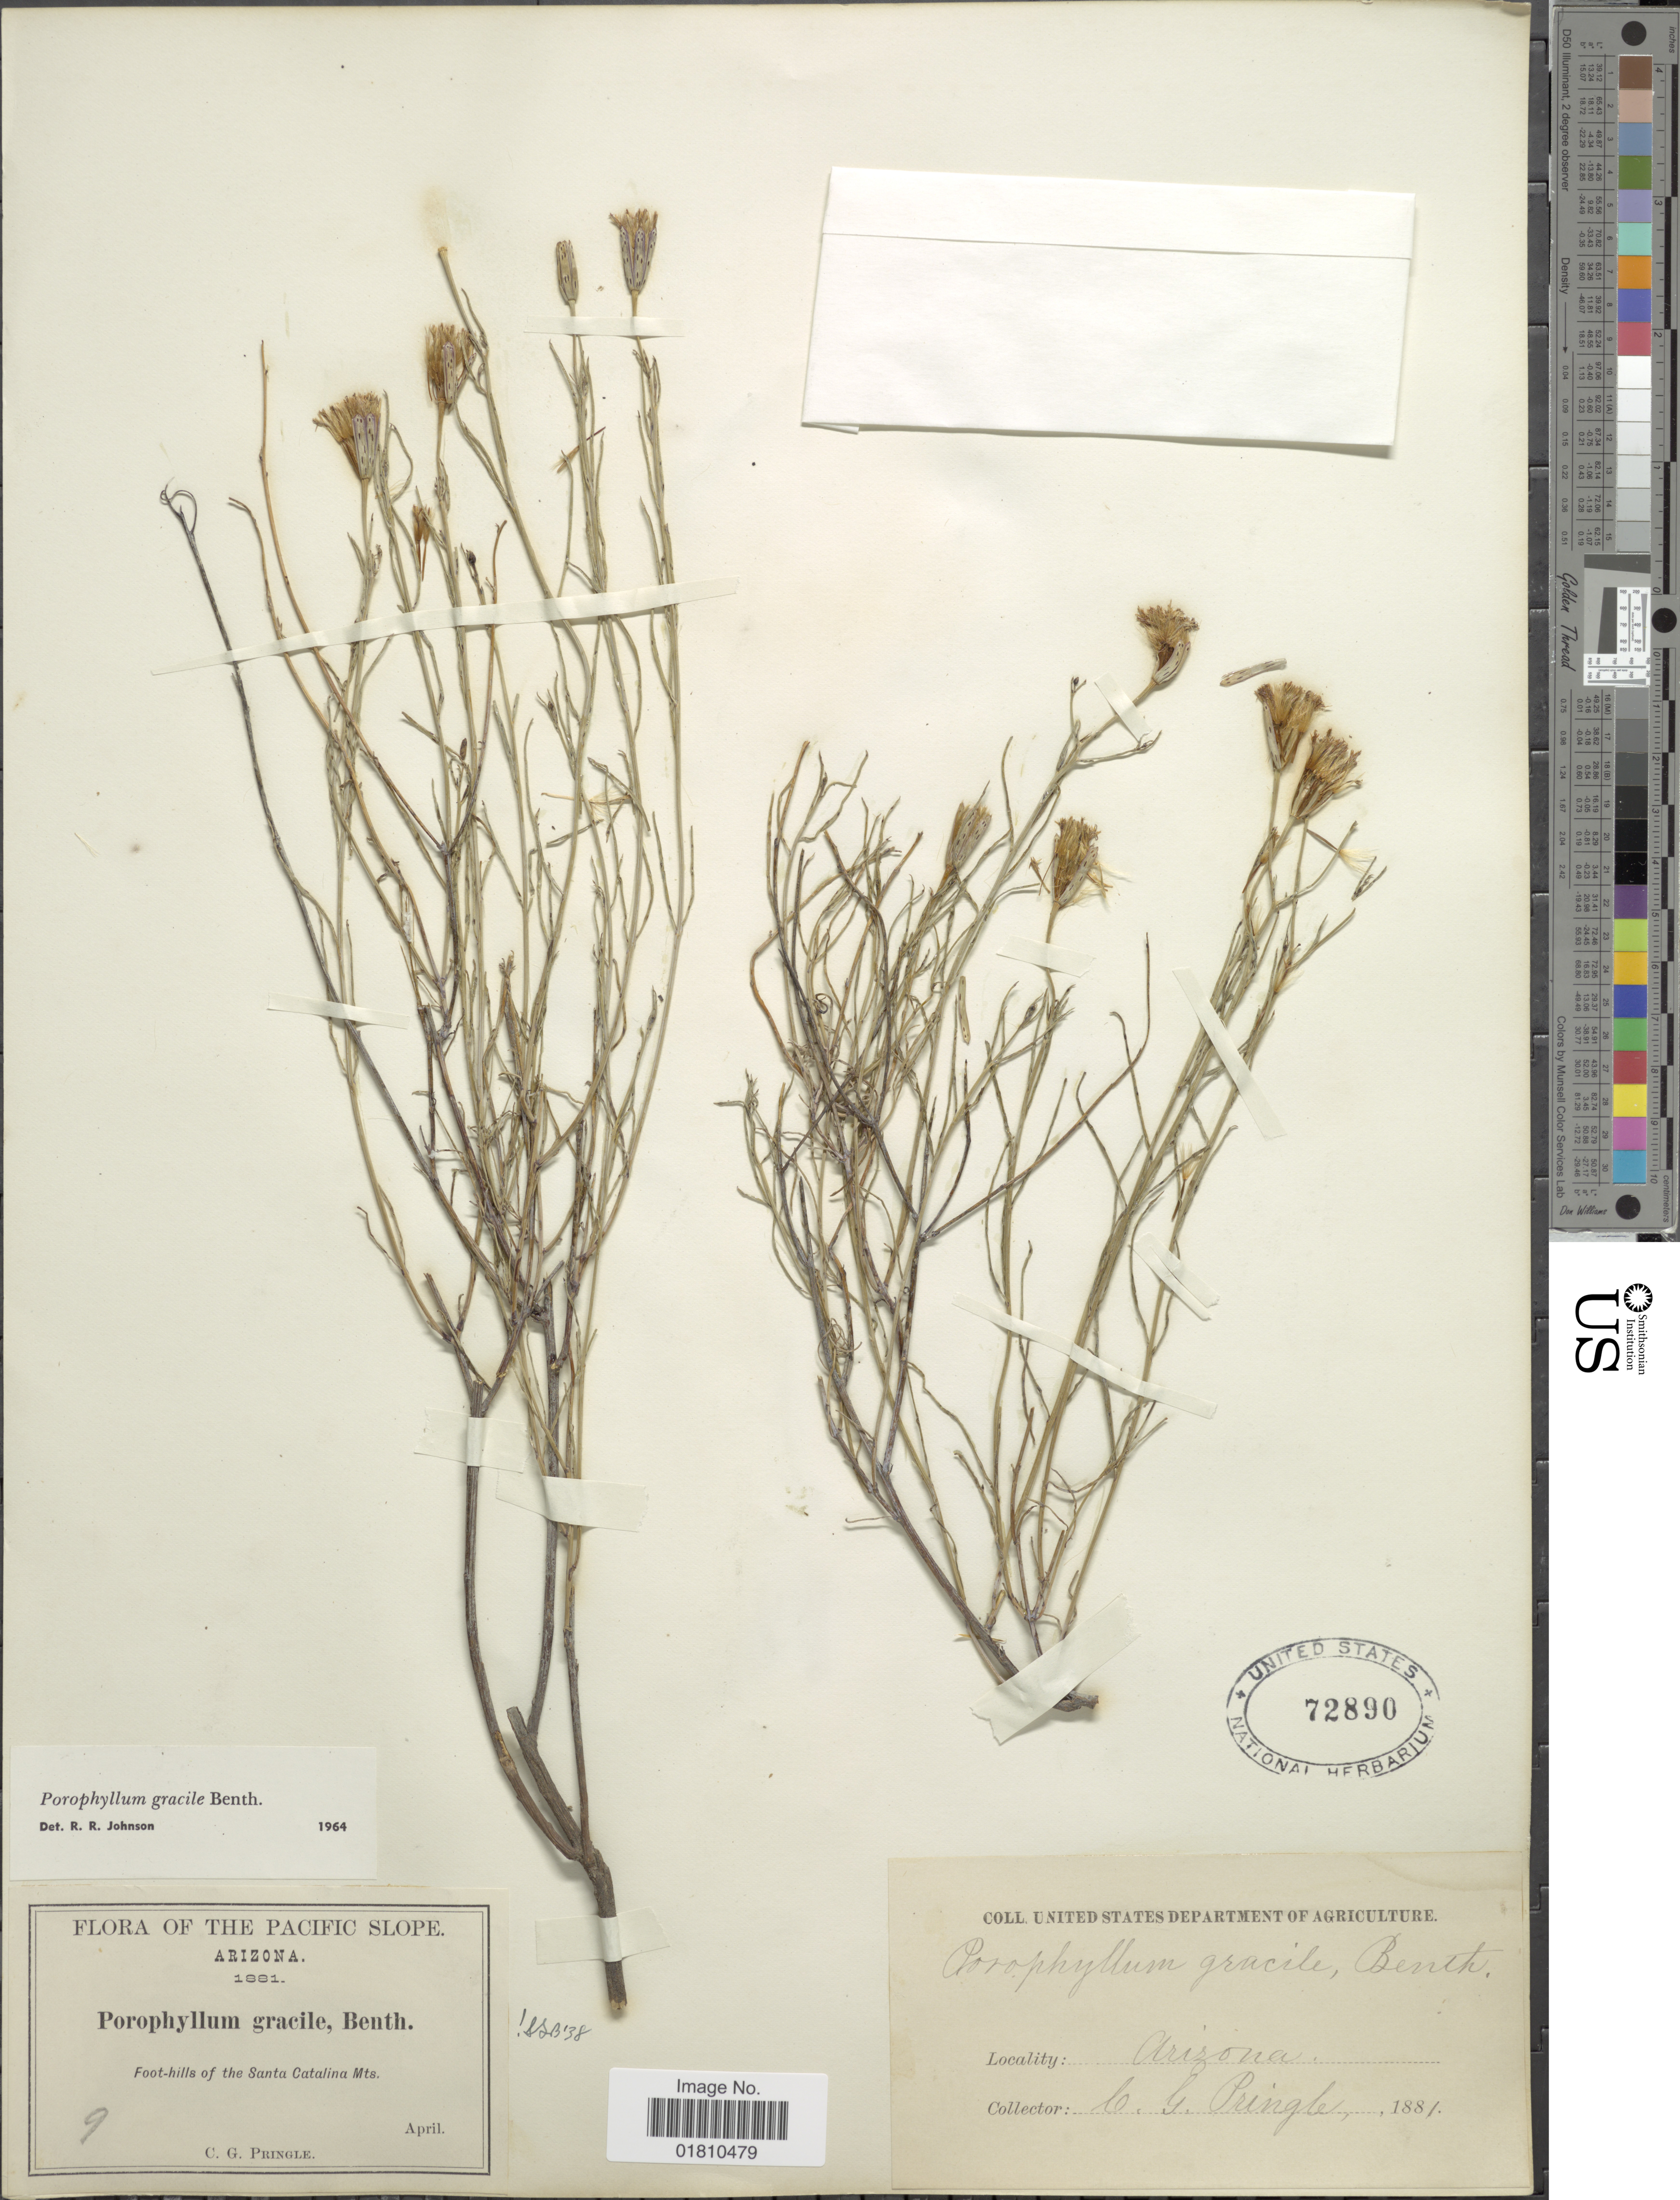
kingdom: Plantae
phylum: Tracheophyta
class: Magnoliopsida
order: Asterales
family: Asteraceae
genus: Porophyllum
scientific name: Porophyllum gracile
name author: Benth.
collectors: C. G. Pringle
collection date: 1881-04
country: United States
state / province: Arizona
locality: Pacific Slope, foot-hills of the Santa Catalina Mts.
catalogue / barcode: US 72890